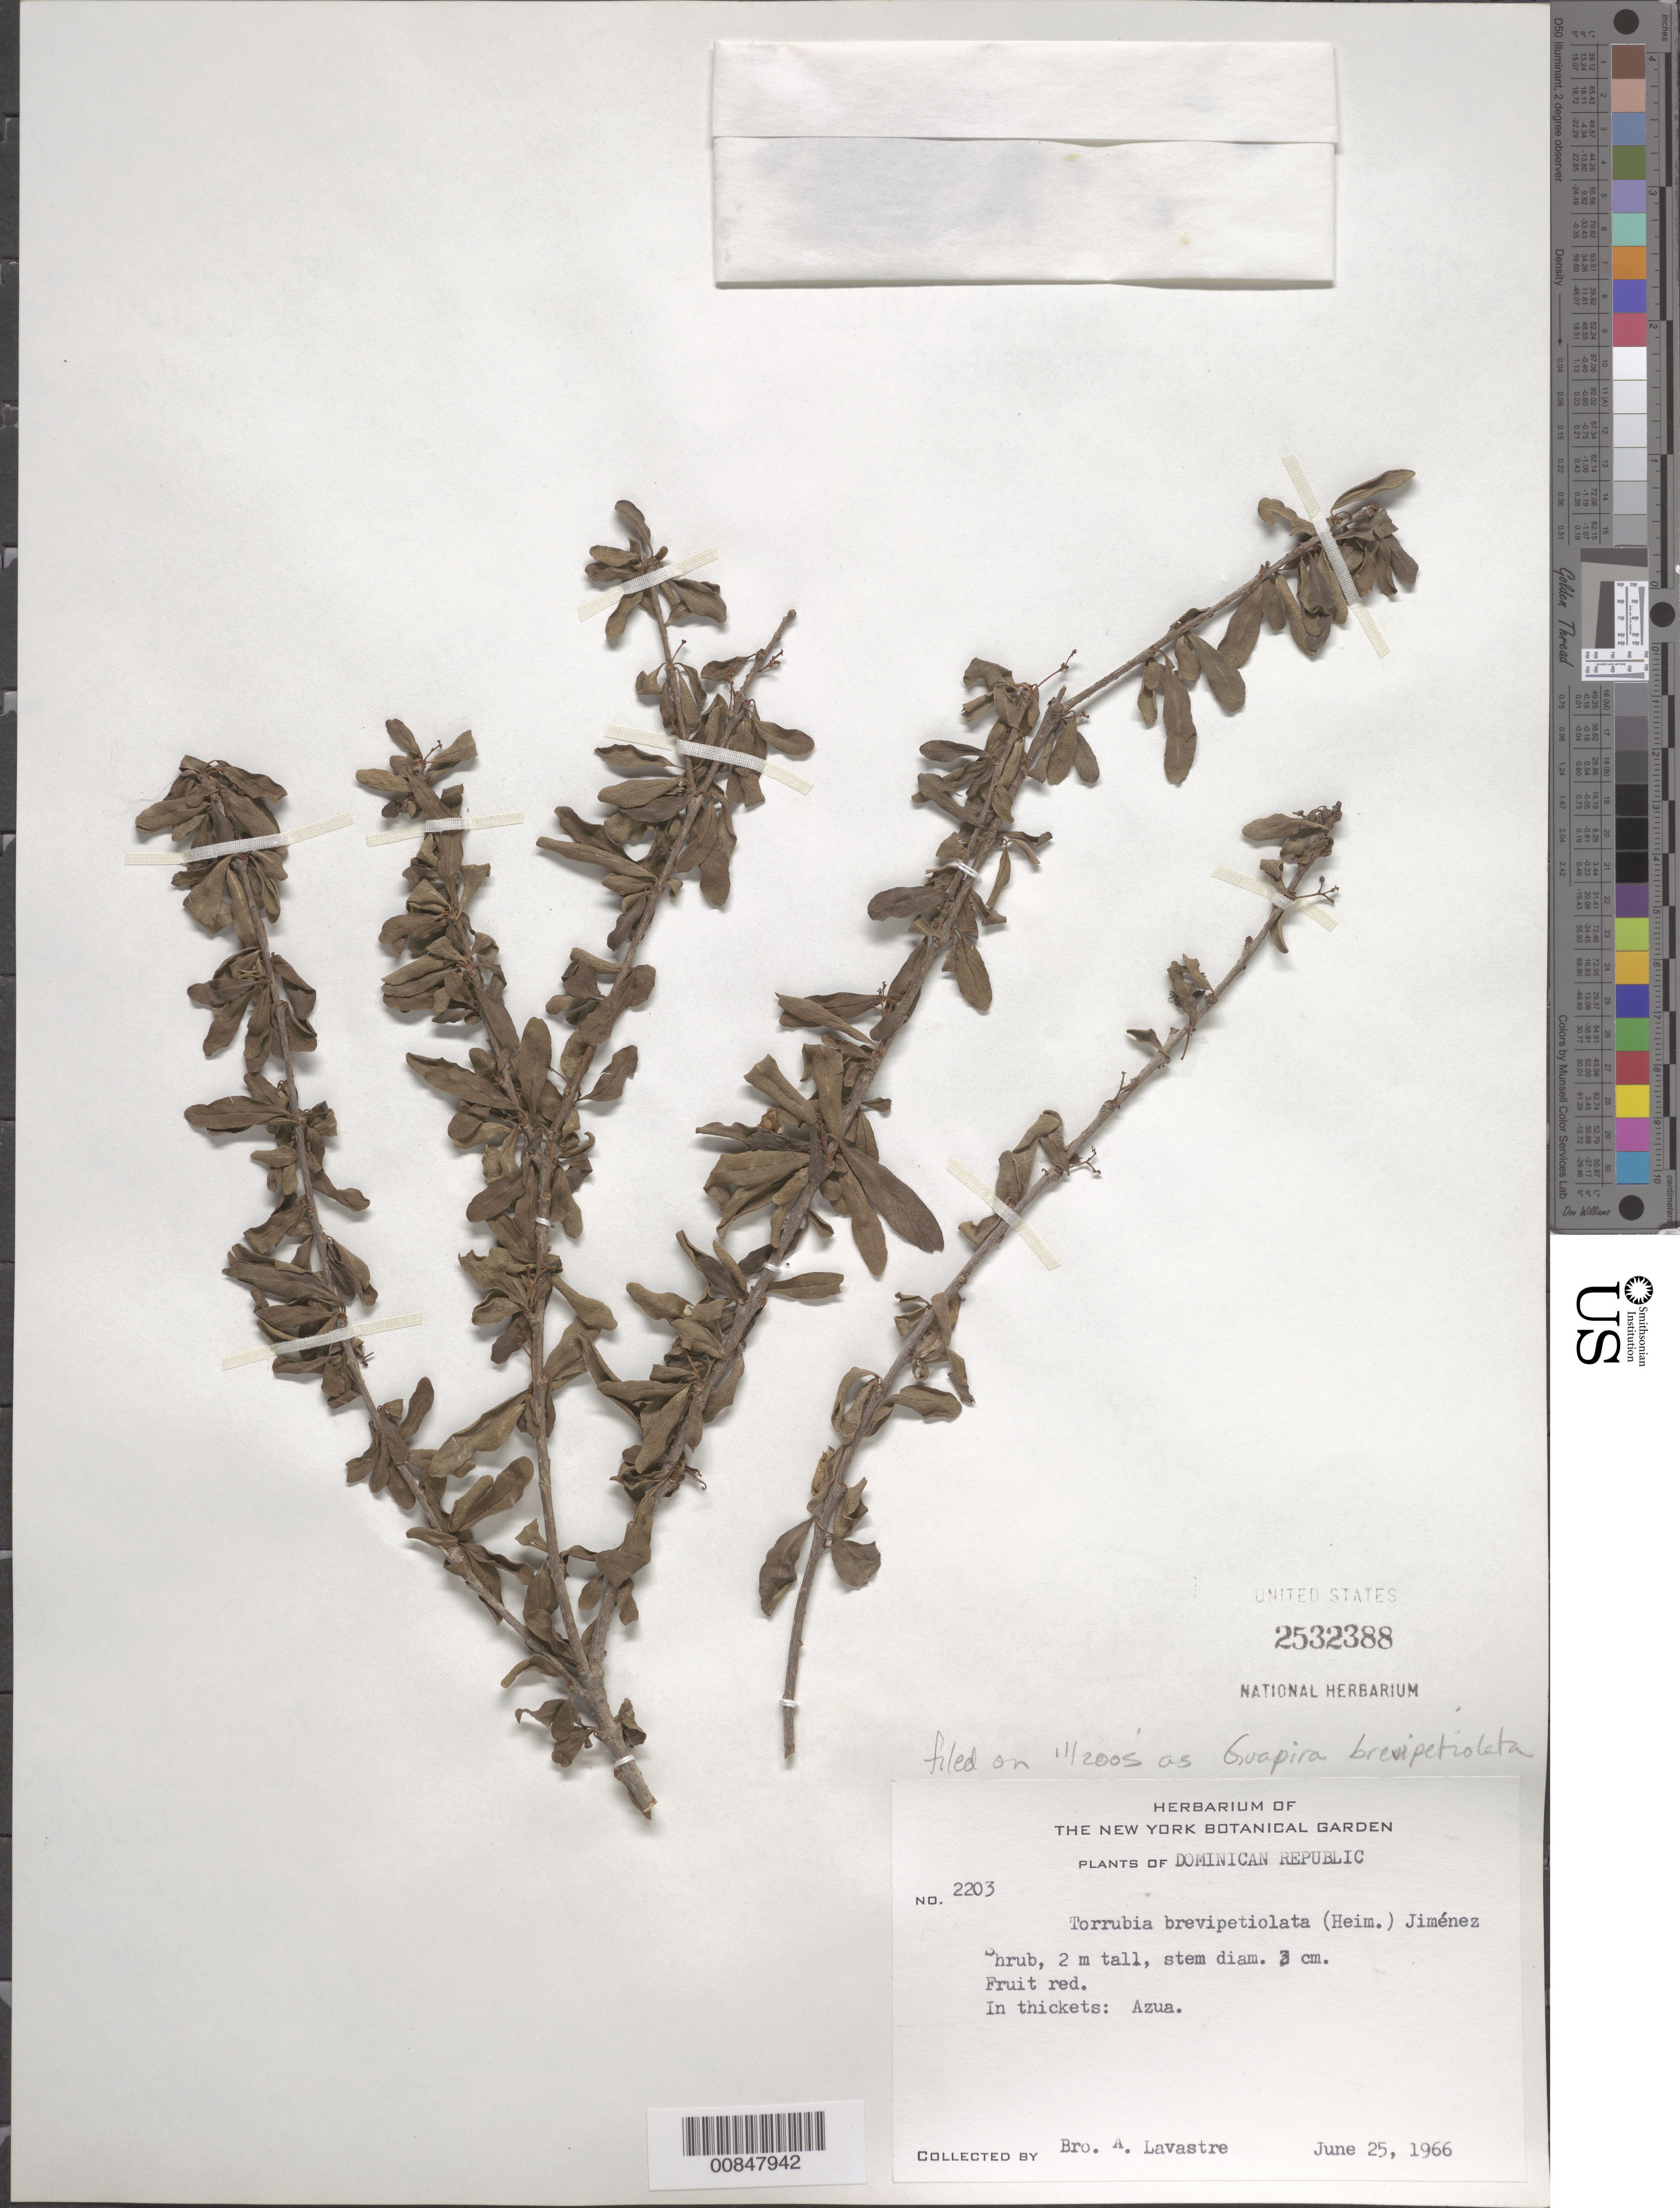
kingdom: Plantae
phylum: Tracheophyta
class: Magnoliopsida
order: Caryophyllales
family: Nyctaginaceae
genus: Guapira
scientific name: Guapira brevipetiolata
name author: (Heimerl) Alain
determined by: Strong, Mark T., (BOT), Smithsonian Institution - National Museum of Natural History (UNITED STATES)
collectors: B. Lavastre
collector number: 2203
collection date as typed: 25 Jun 1966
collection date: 1966-06-25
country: Dominican Republic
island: Hispaniola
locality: Azua.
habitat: In thickets.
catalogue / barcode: US 2532388